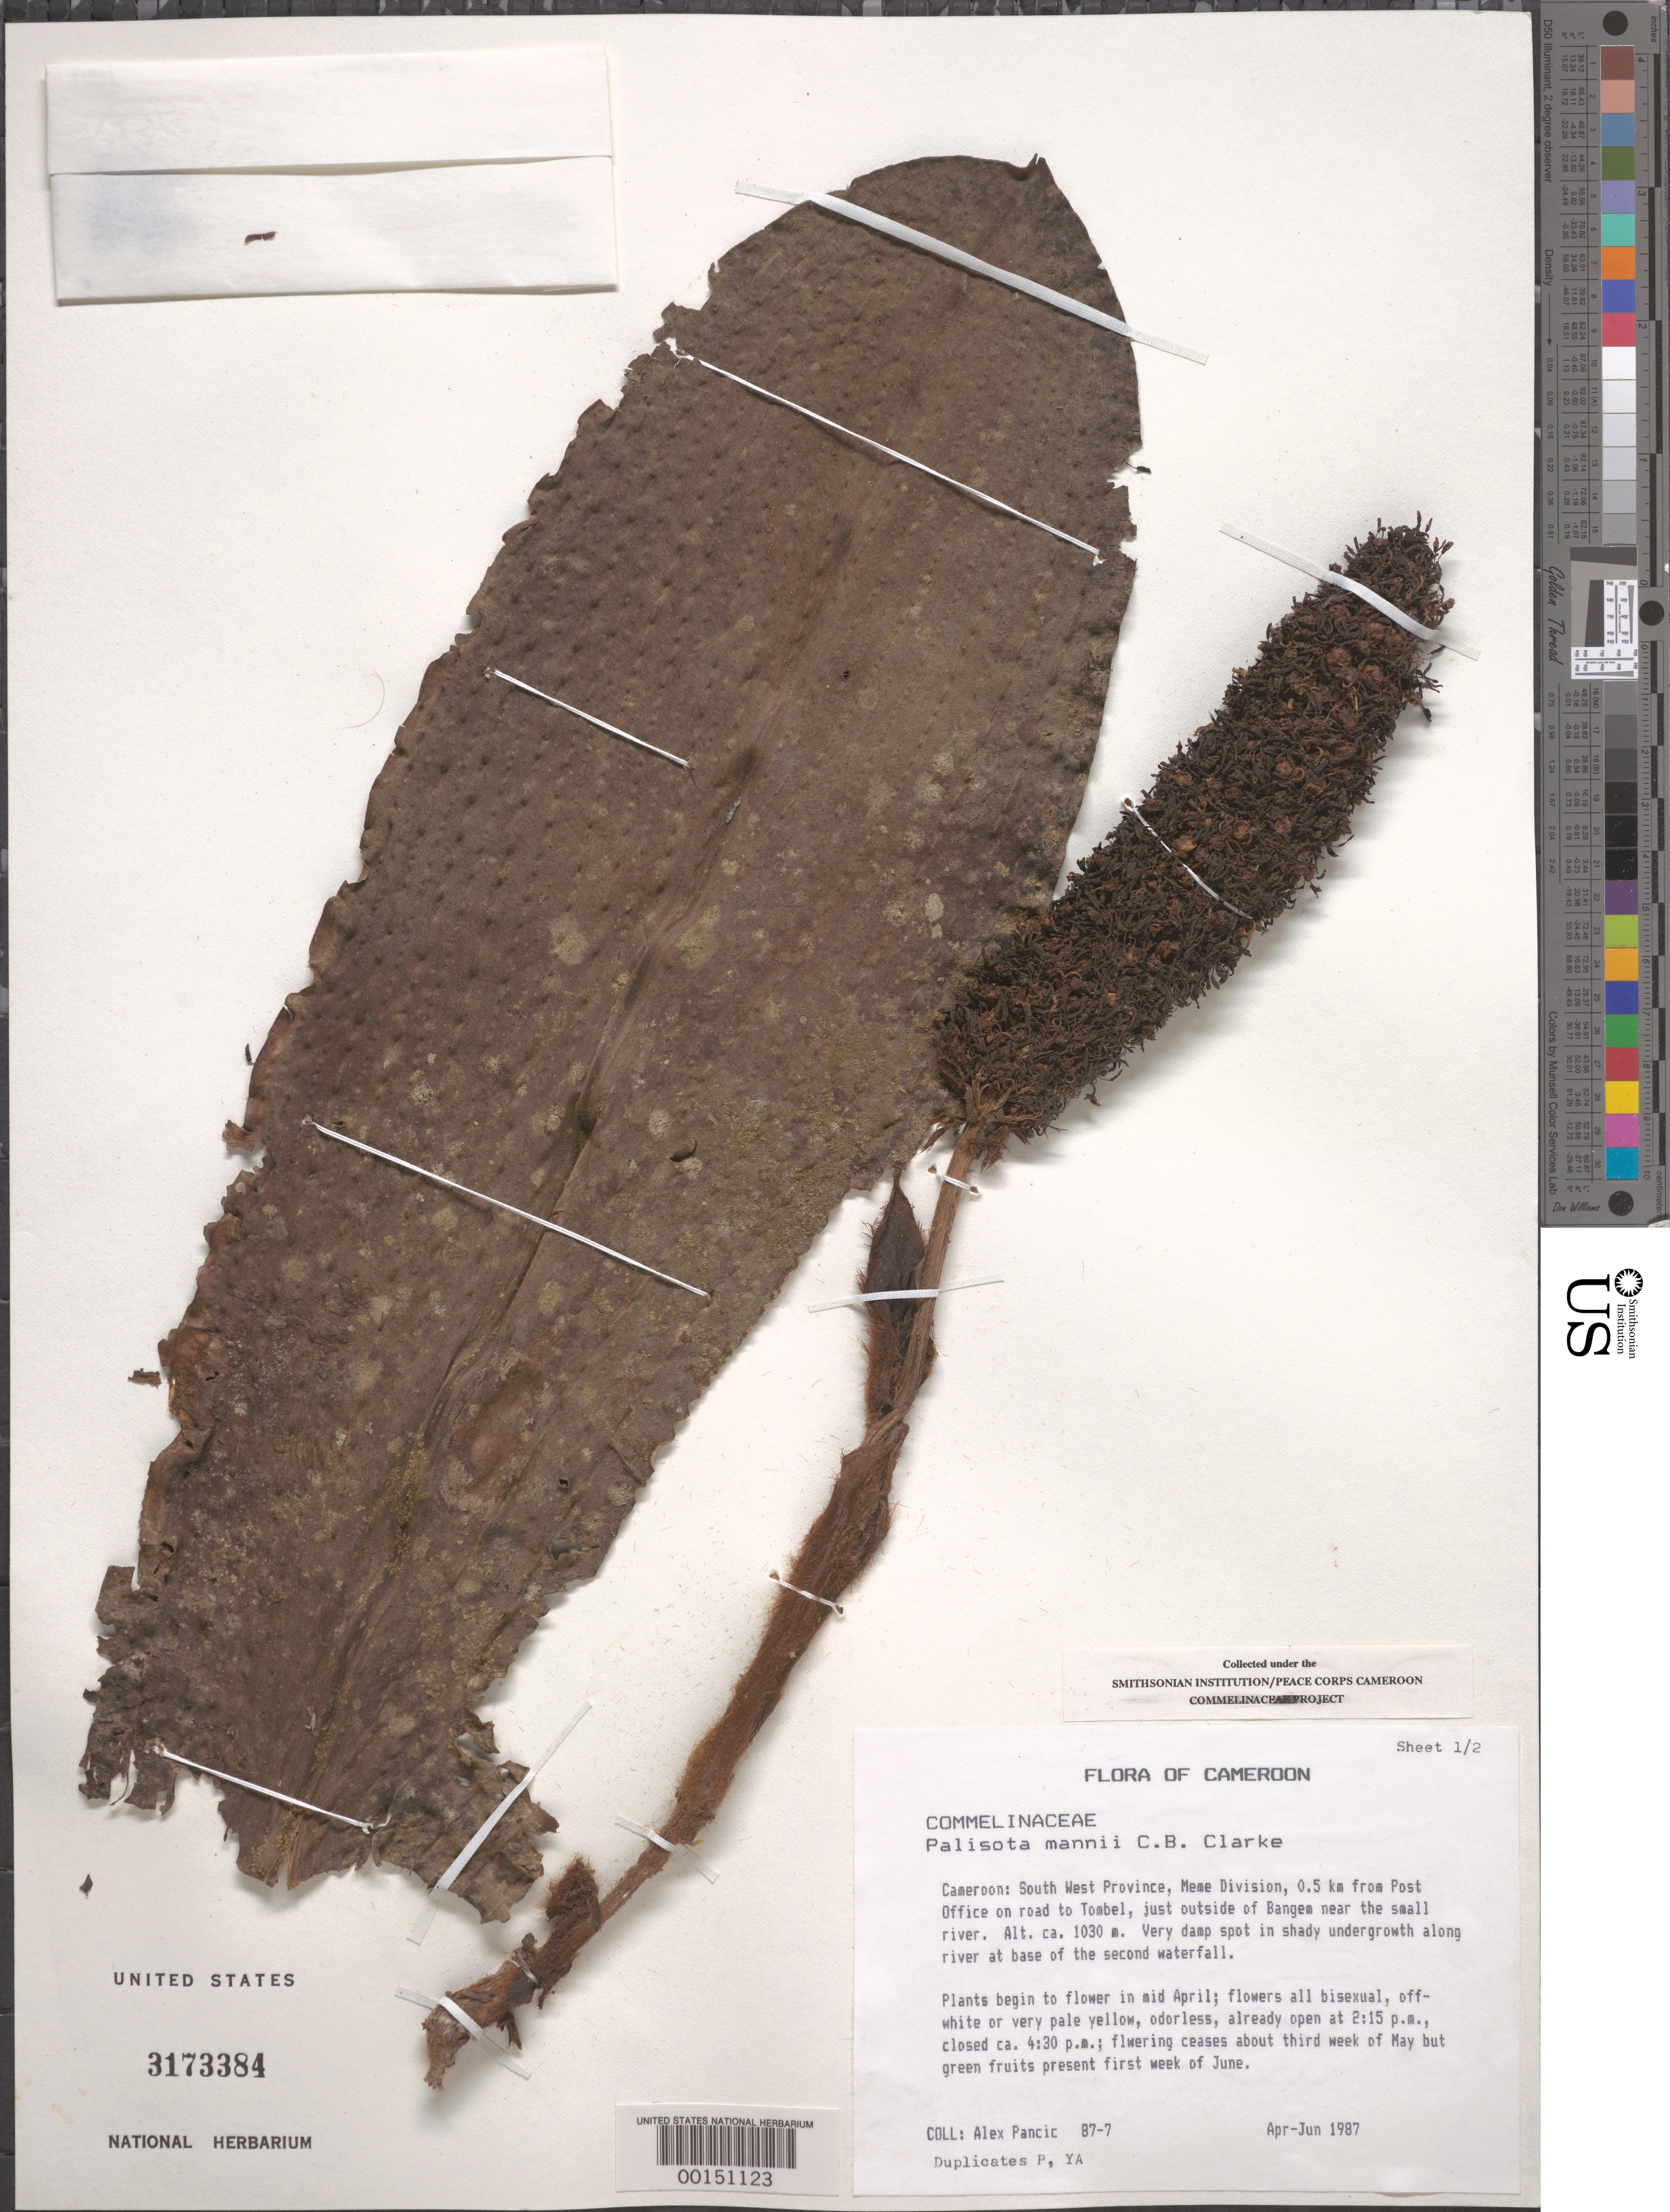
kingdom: Plantae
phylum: Tracheophyta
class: Liliopsida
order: Commelinales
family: Commelinaceae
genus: Palisota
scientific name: Palisota mannii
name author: C.B. Clarke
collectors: A. Pancic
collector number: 87-7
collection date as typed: Apr 1987 to -- Jun 1987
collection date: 1987-04/1987-06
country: Cameroon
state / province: Sud-Ouest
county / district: Meme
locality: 0.5 km from post office on road to tombel, just outside of bangem near small river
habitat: Along river at base of second waterfall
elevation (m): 1030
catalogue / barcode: US 3173384